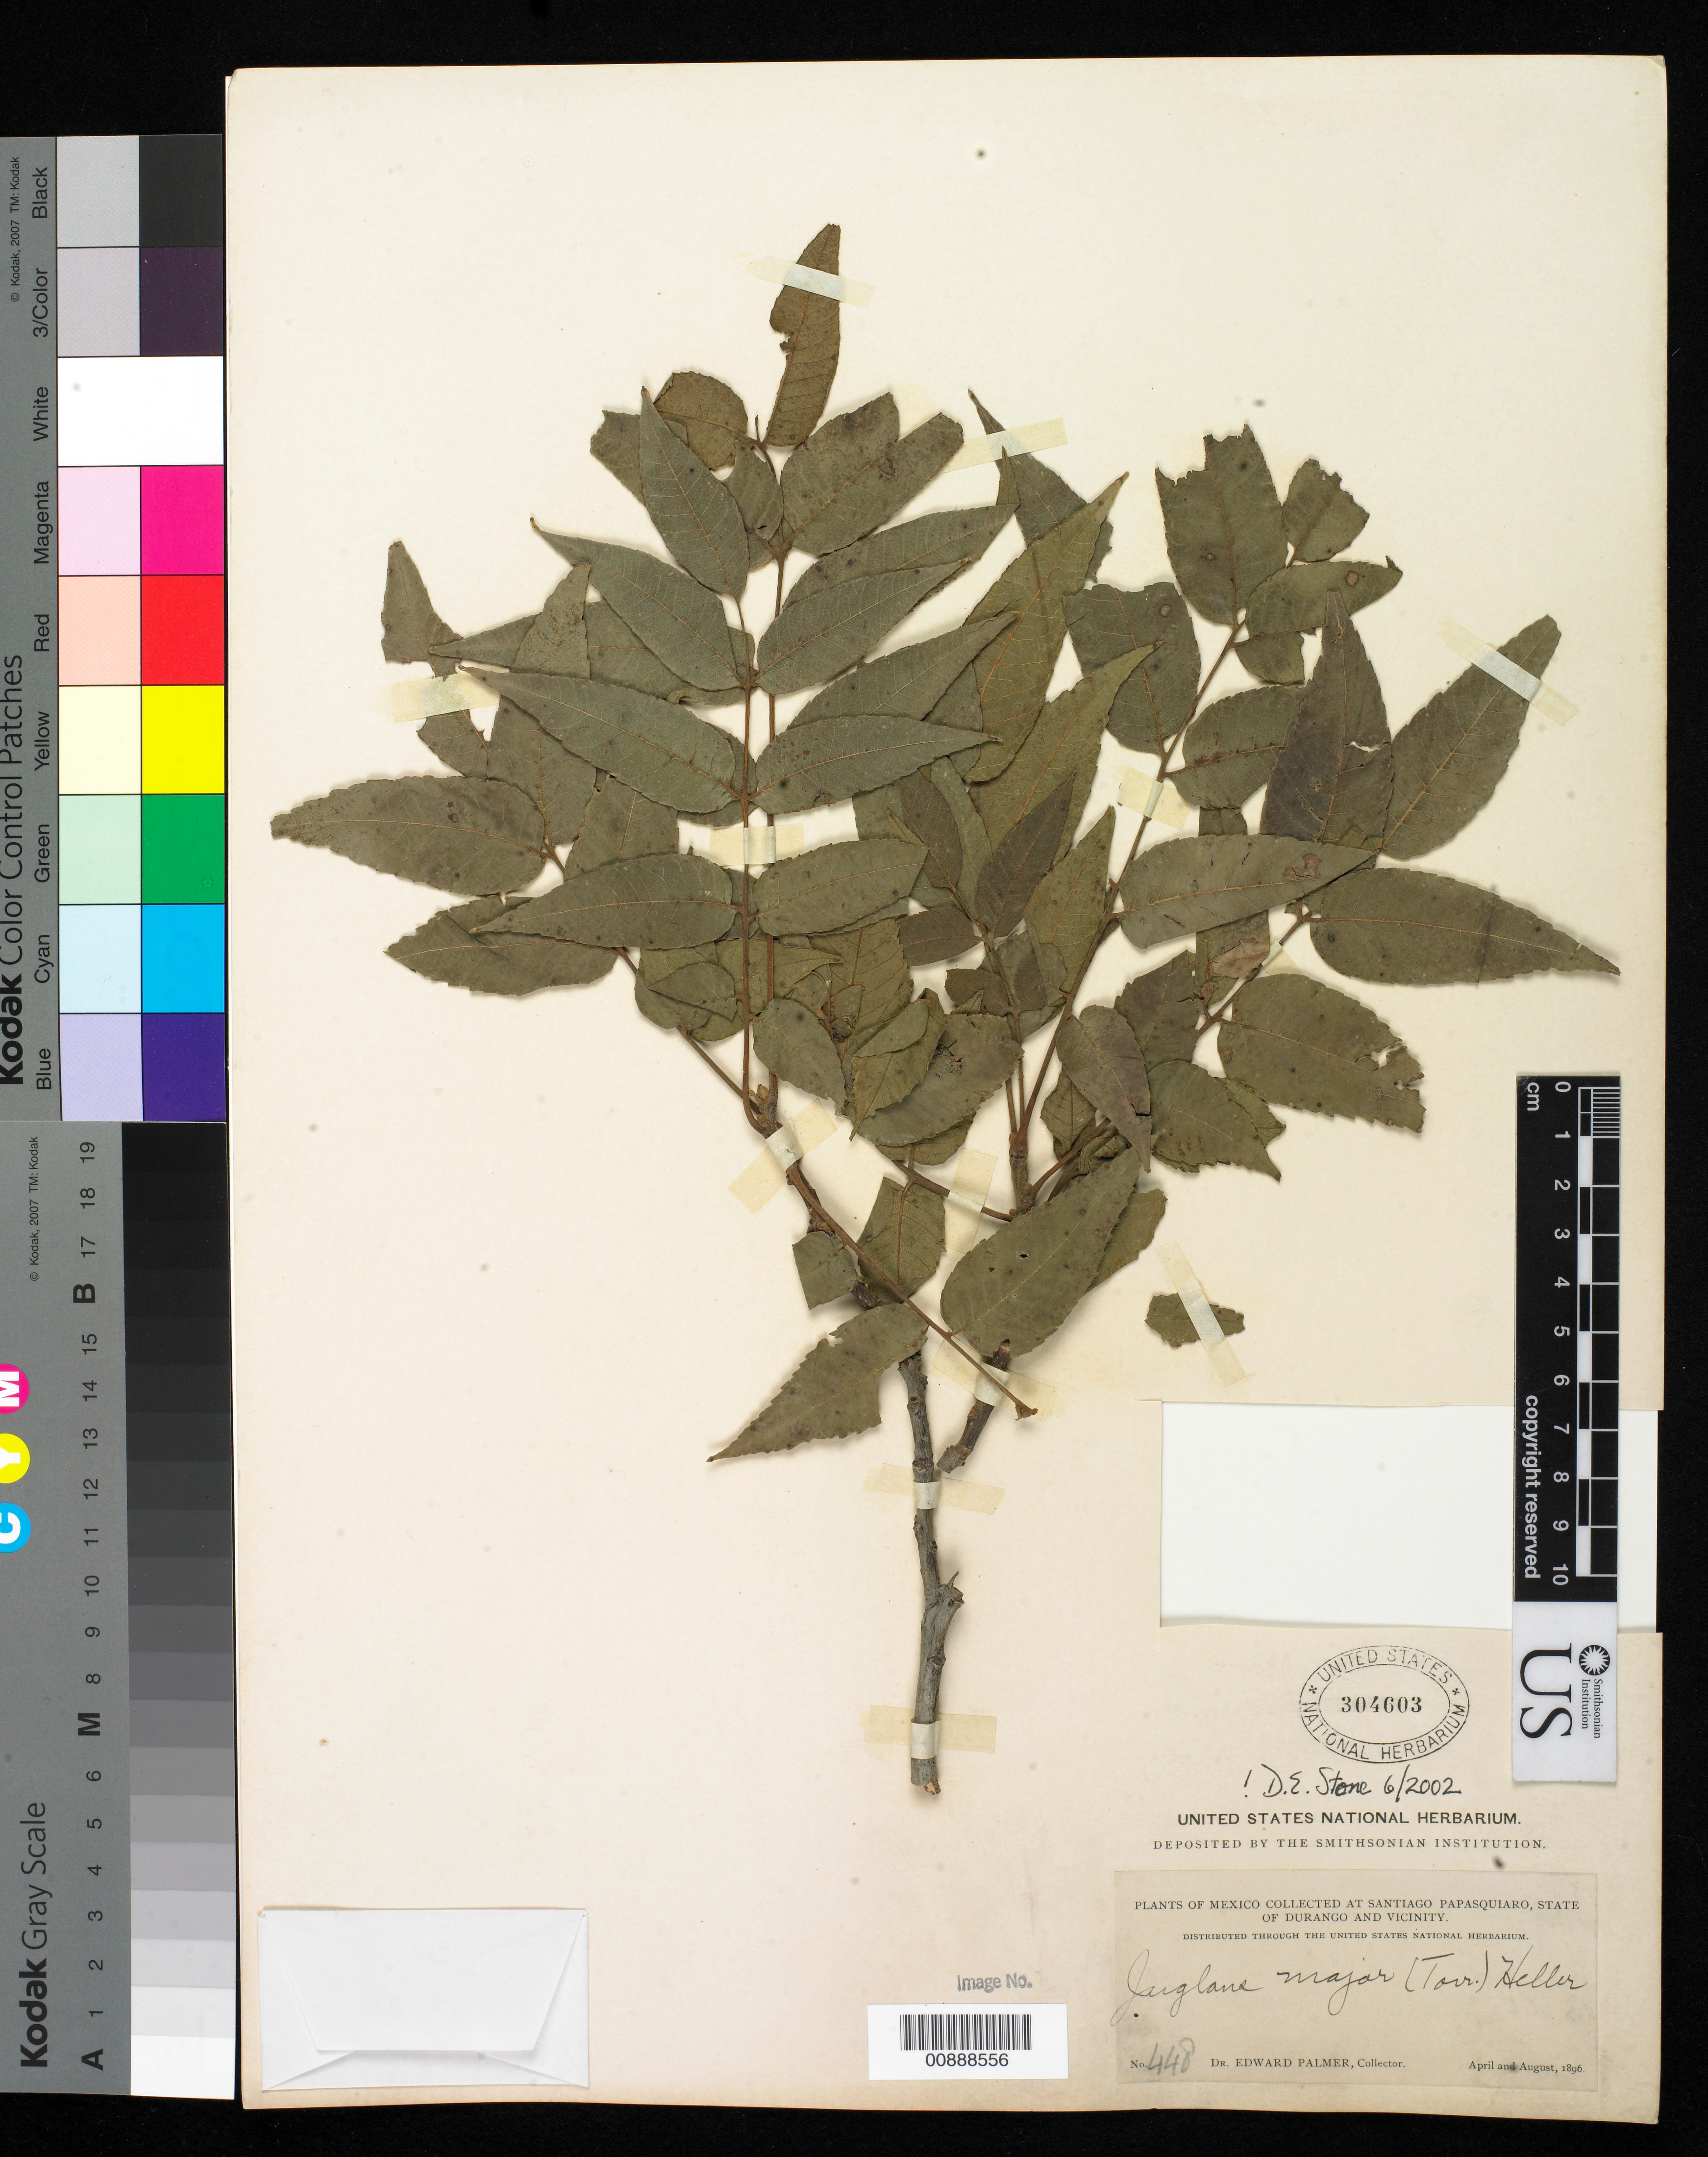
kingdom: Plantae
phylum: Tracheophyta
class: Magnoliopsida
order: Fagales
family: Juglandaceae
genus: Juglans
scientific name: Juglans major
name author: (Torr.) A. Heller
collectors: E. Palmer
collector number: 448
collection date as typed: Apr 1896 to -- Aug 1896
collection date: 1896-04/1896-08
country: Mexico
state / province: Durango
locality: Santiago de Papasquiaro, Durango and vicinity.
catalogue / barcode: US 304603